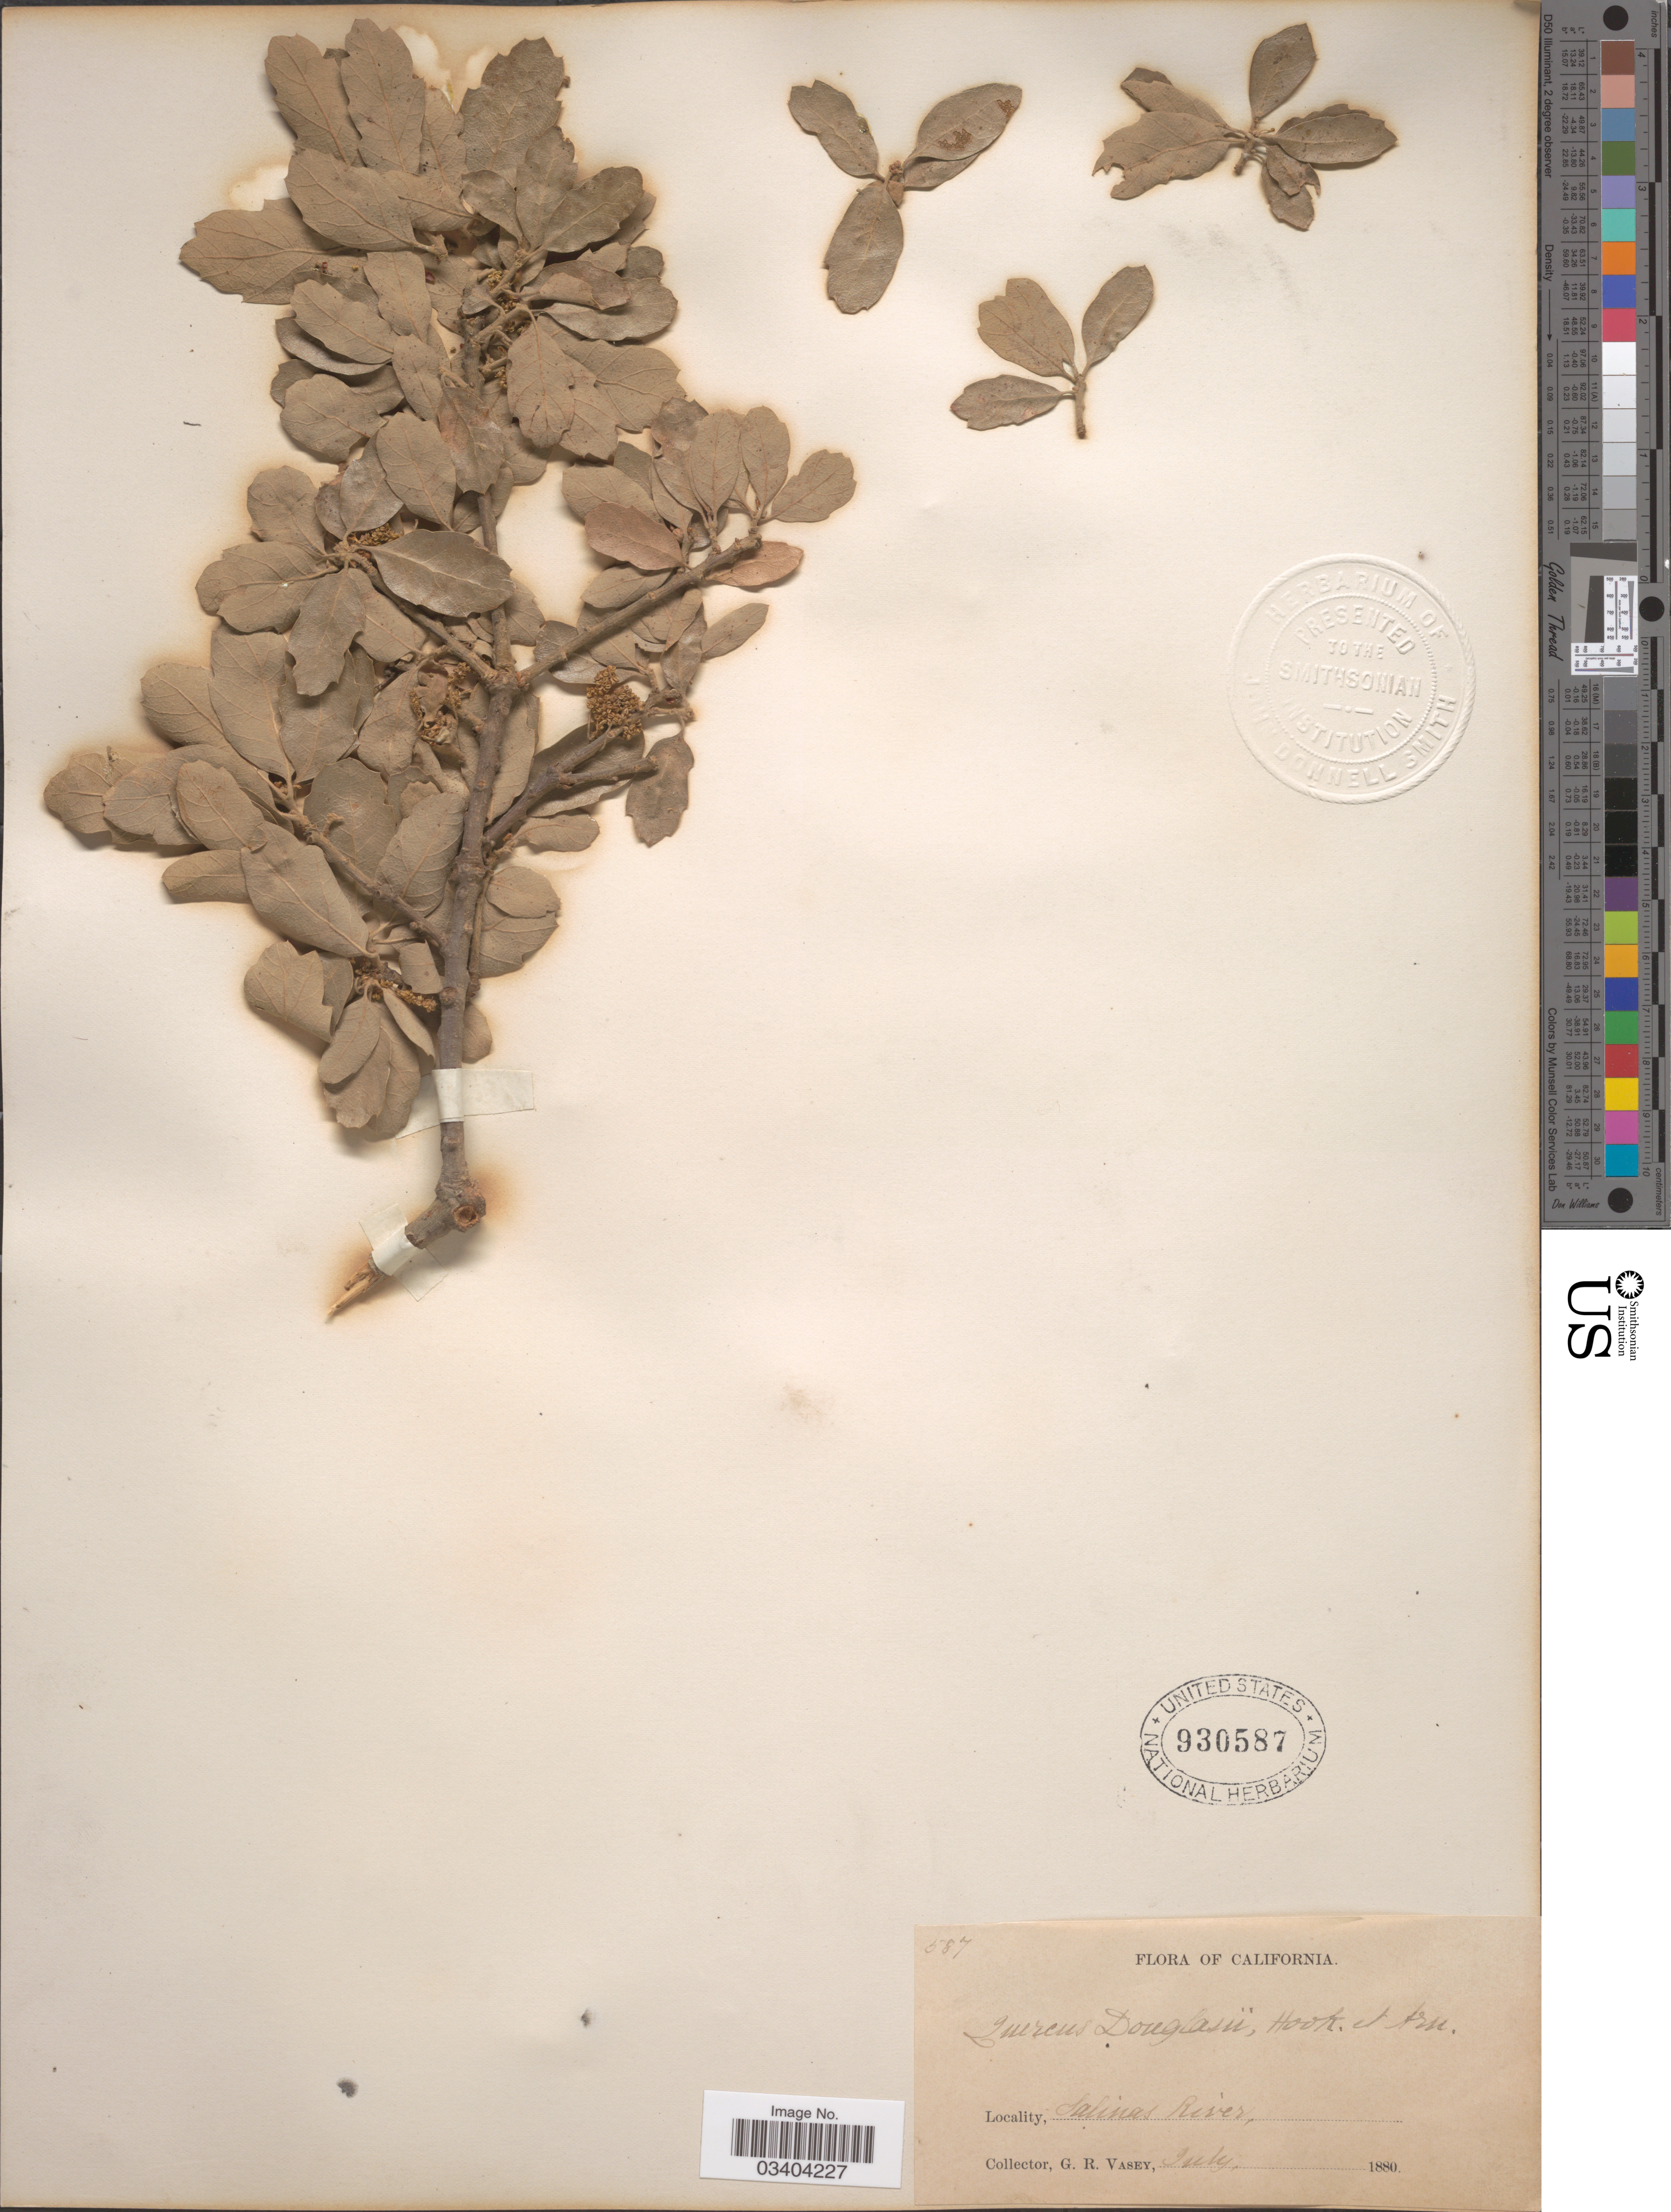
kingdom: Plantae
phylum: Tracheophyta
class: Magnoliopsida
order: Fagales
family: Fagaceae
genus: Quercus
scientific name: Quercus douglasii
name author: Hook. & Arn.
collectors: G. R. Vasey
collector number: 587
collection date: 1880-07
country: United States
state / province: California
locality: Salinas River.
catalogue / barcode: US 930587